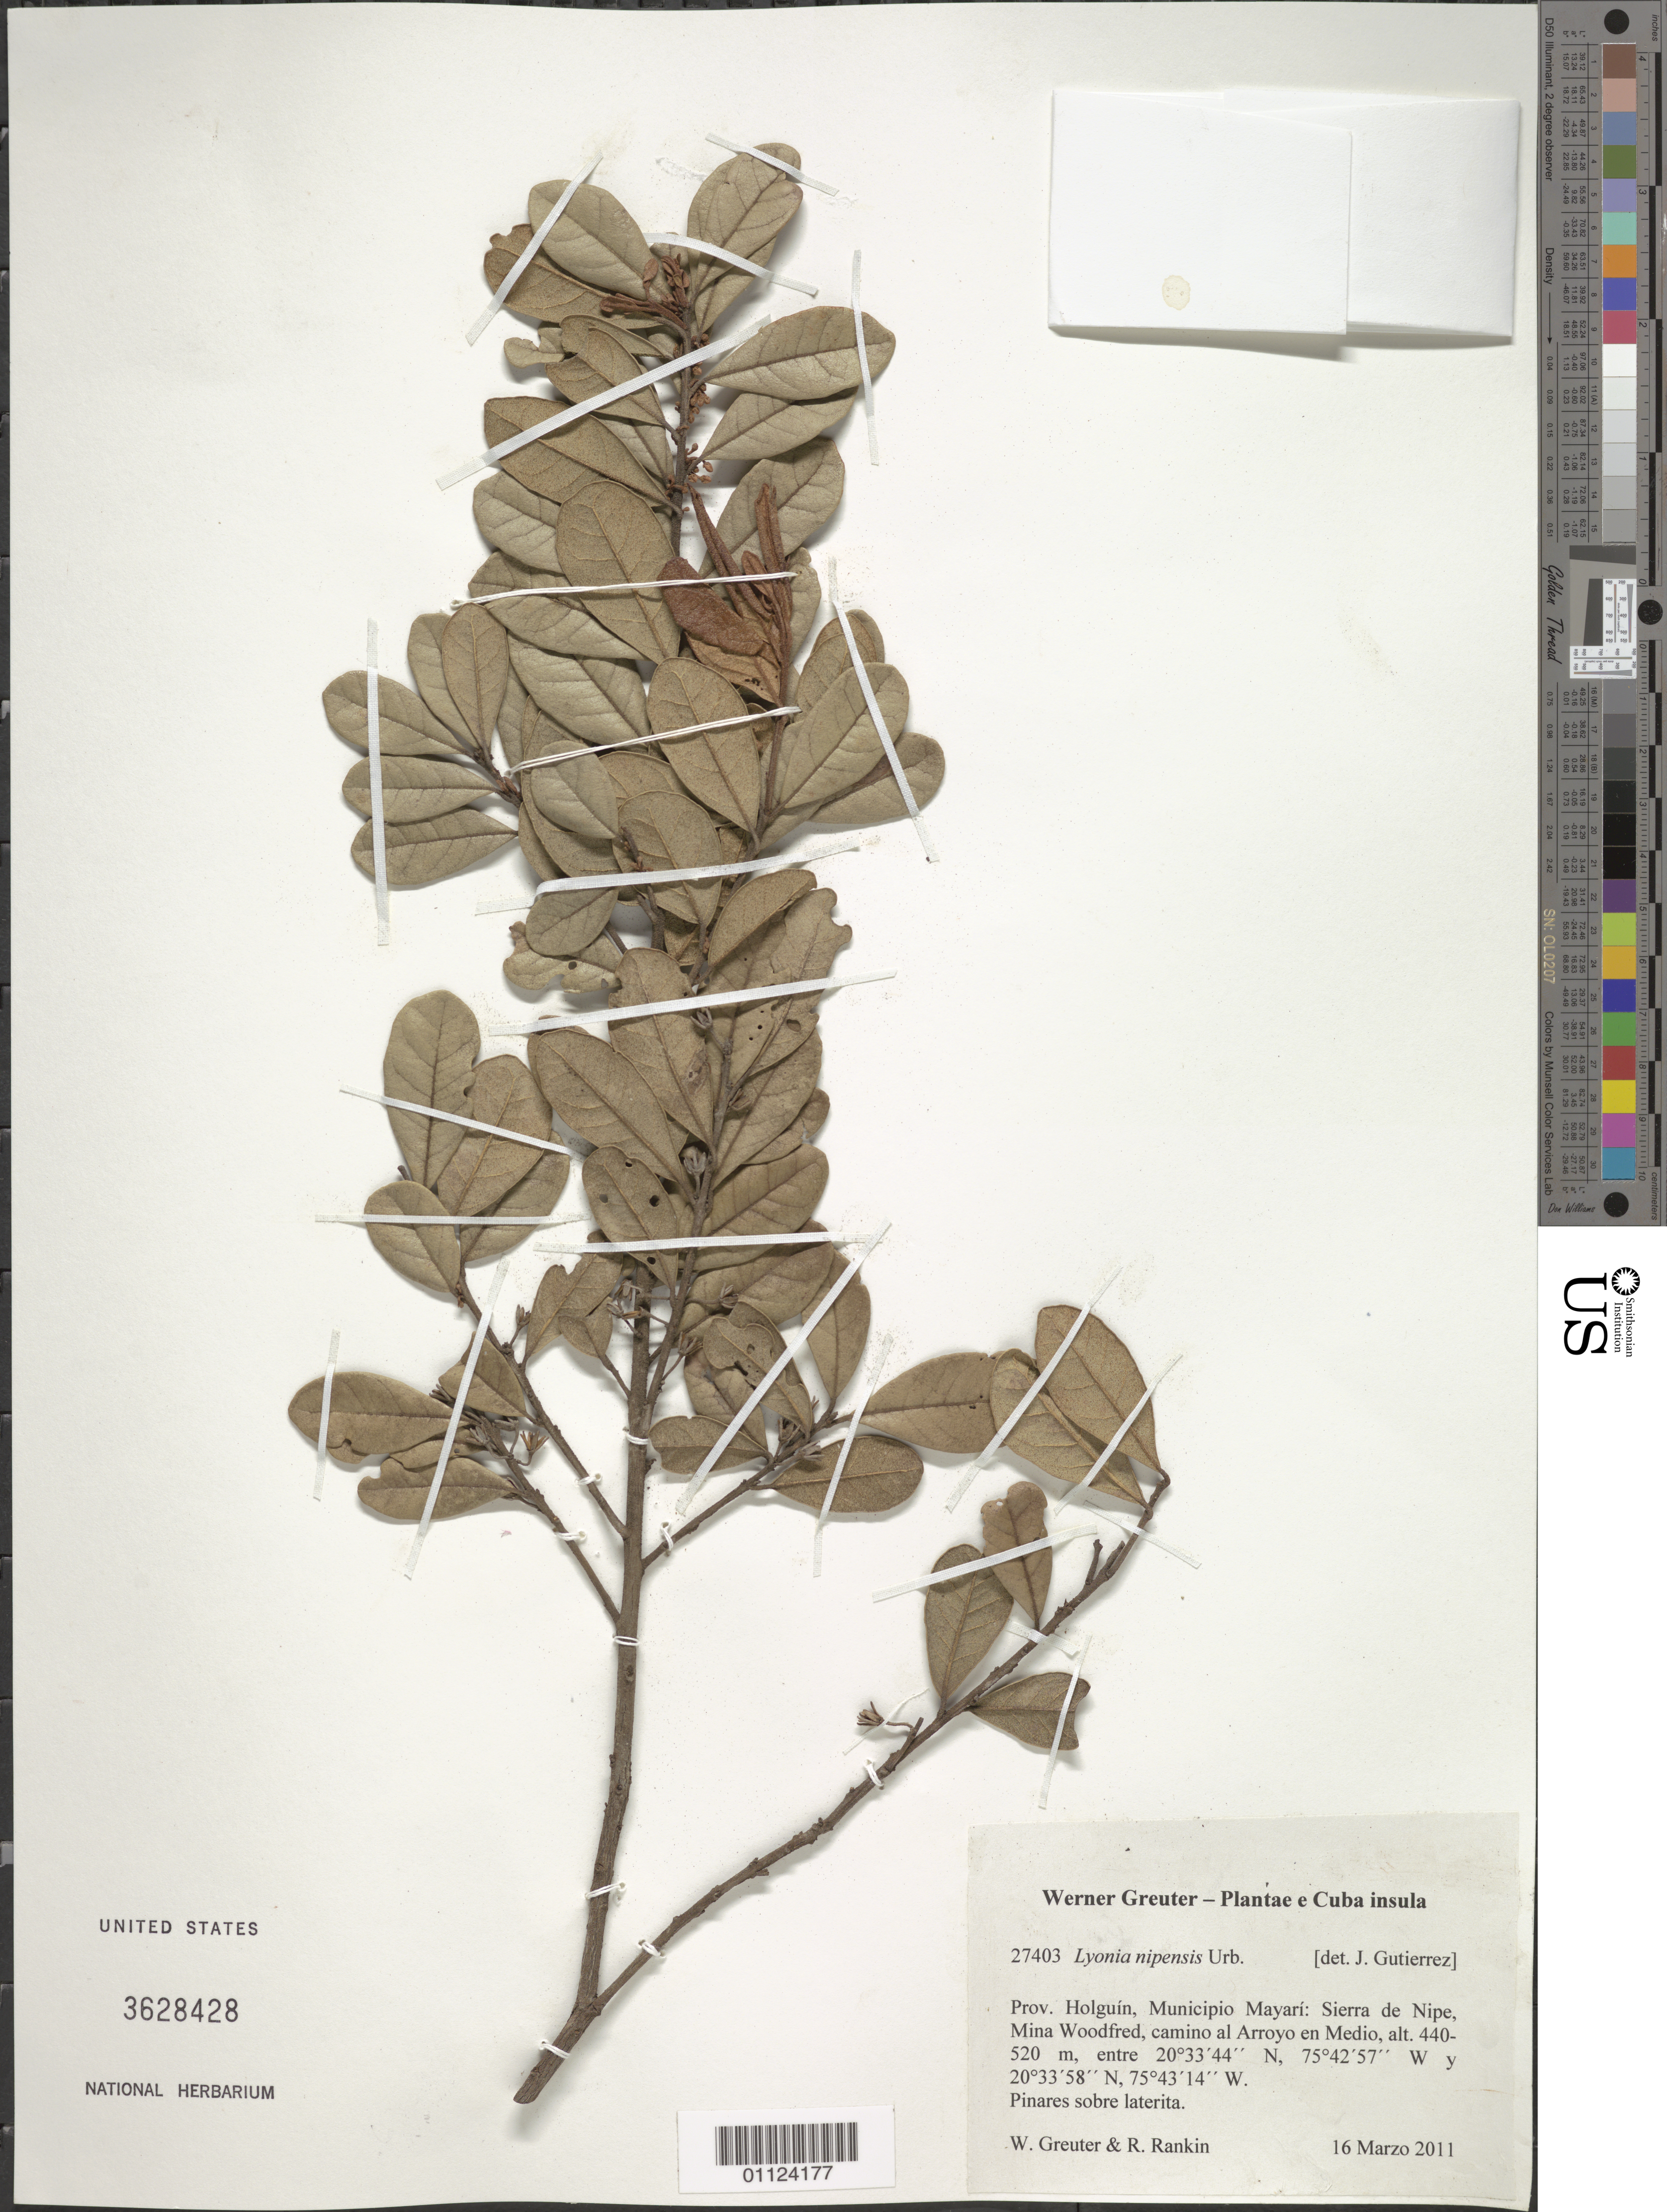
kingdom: Plantae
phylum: Tracheophyta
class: Magnoliopsida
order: Ericales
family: Ericaceae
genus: Lyonia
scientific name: Lyonia nipensis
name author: Urb.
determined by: Gutierrez, J.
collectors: W. Greuter & R. Rankin Rodriguez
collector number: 27403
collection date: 2011-03-16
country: Cuba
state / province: Holguín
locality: Municipio Mayarí: Sierra de Nipe, Mina Woodfred, camino al Arroyo en Medio.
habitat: Pinares sobre laterita.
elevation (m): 440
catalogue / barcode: US 3628428